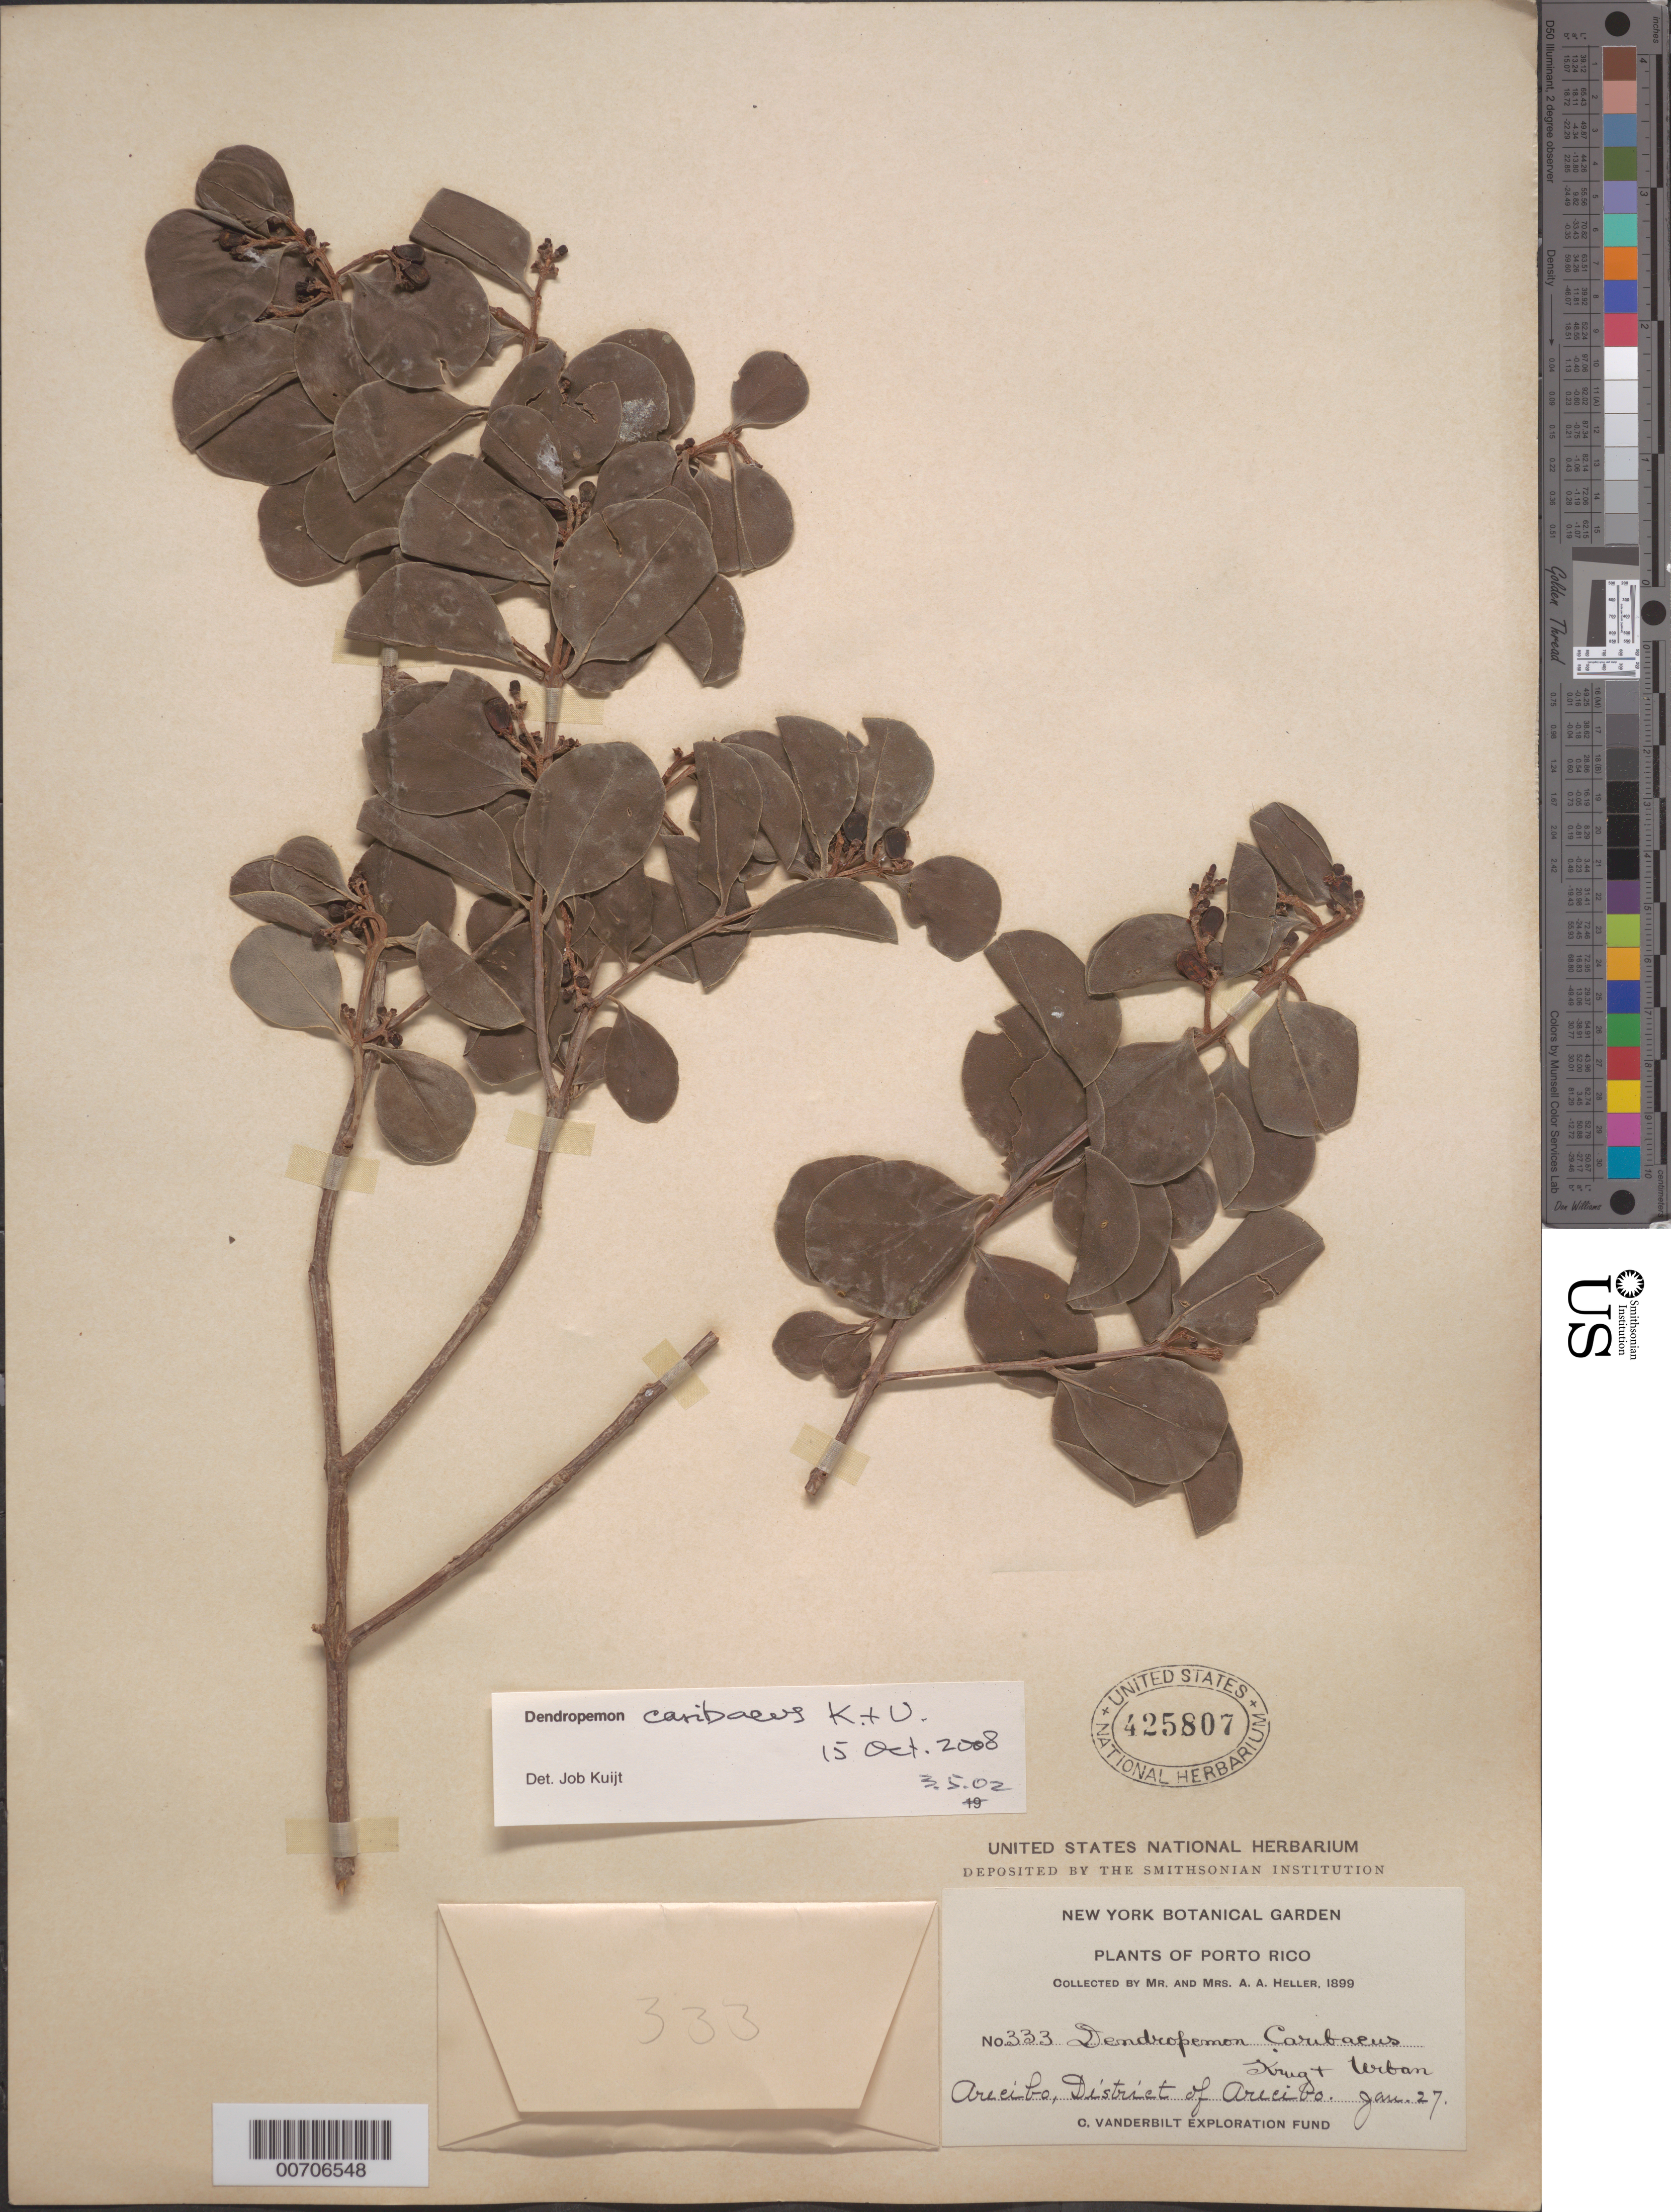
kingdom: Plantae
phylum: Tracheophyta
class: Magnoliopsida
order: Santalales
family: Loranthaceae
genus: Dendropemon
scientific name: Dendropemon caribaeus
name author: Krug & Urb.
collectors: A. A. Heller & -- Heller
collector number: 333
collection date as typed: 27 Jan 1899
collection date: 1899-01-27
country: Puerto Rico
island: Greater Antilles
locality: Arecibo, District of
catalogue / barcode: US 425807